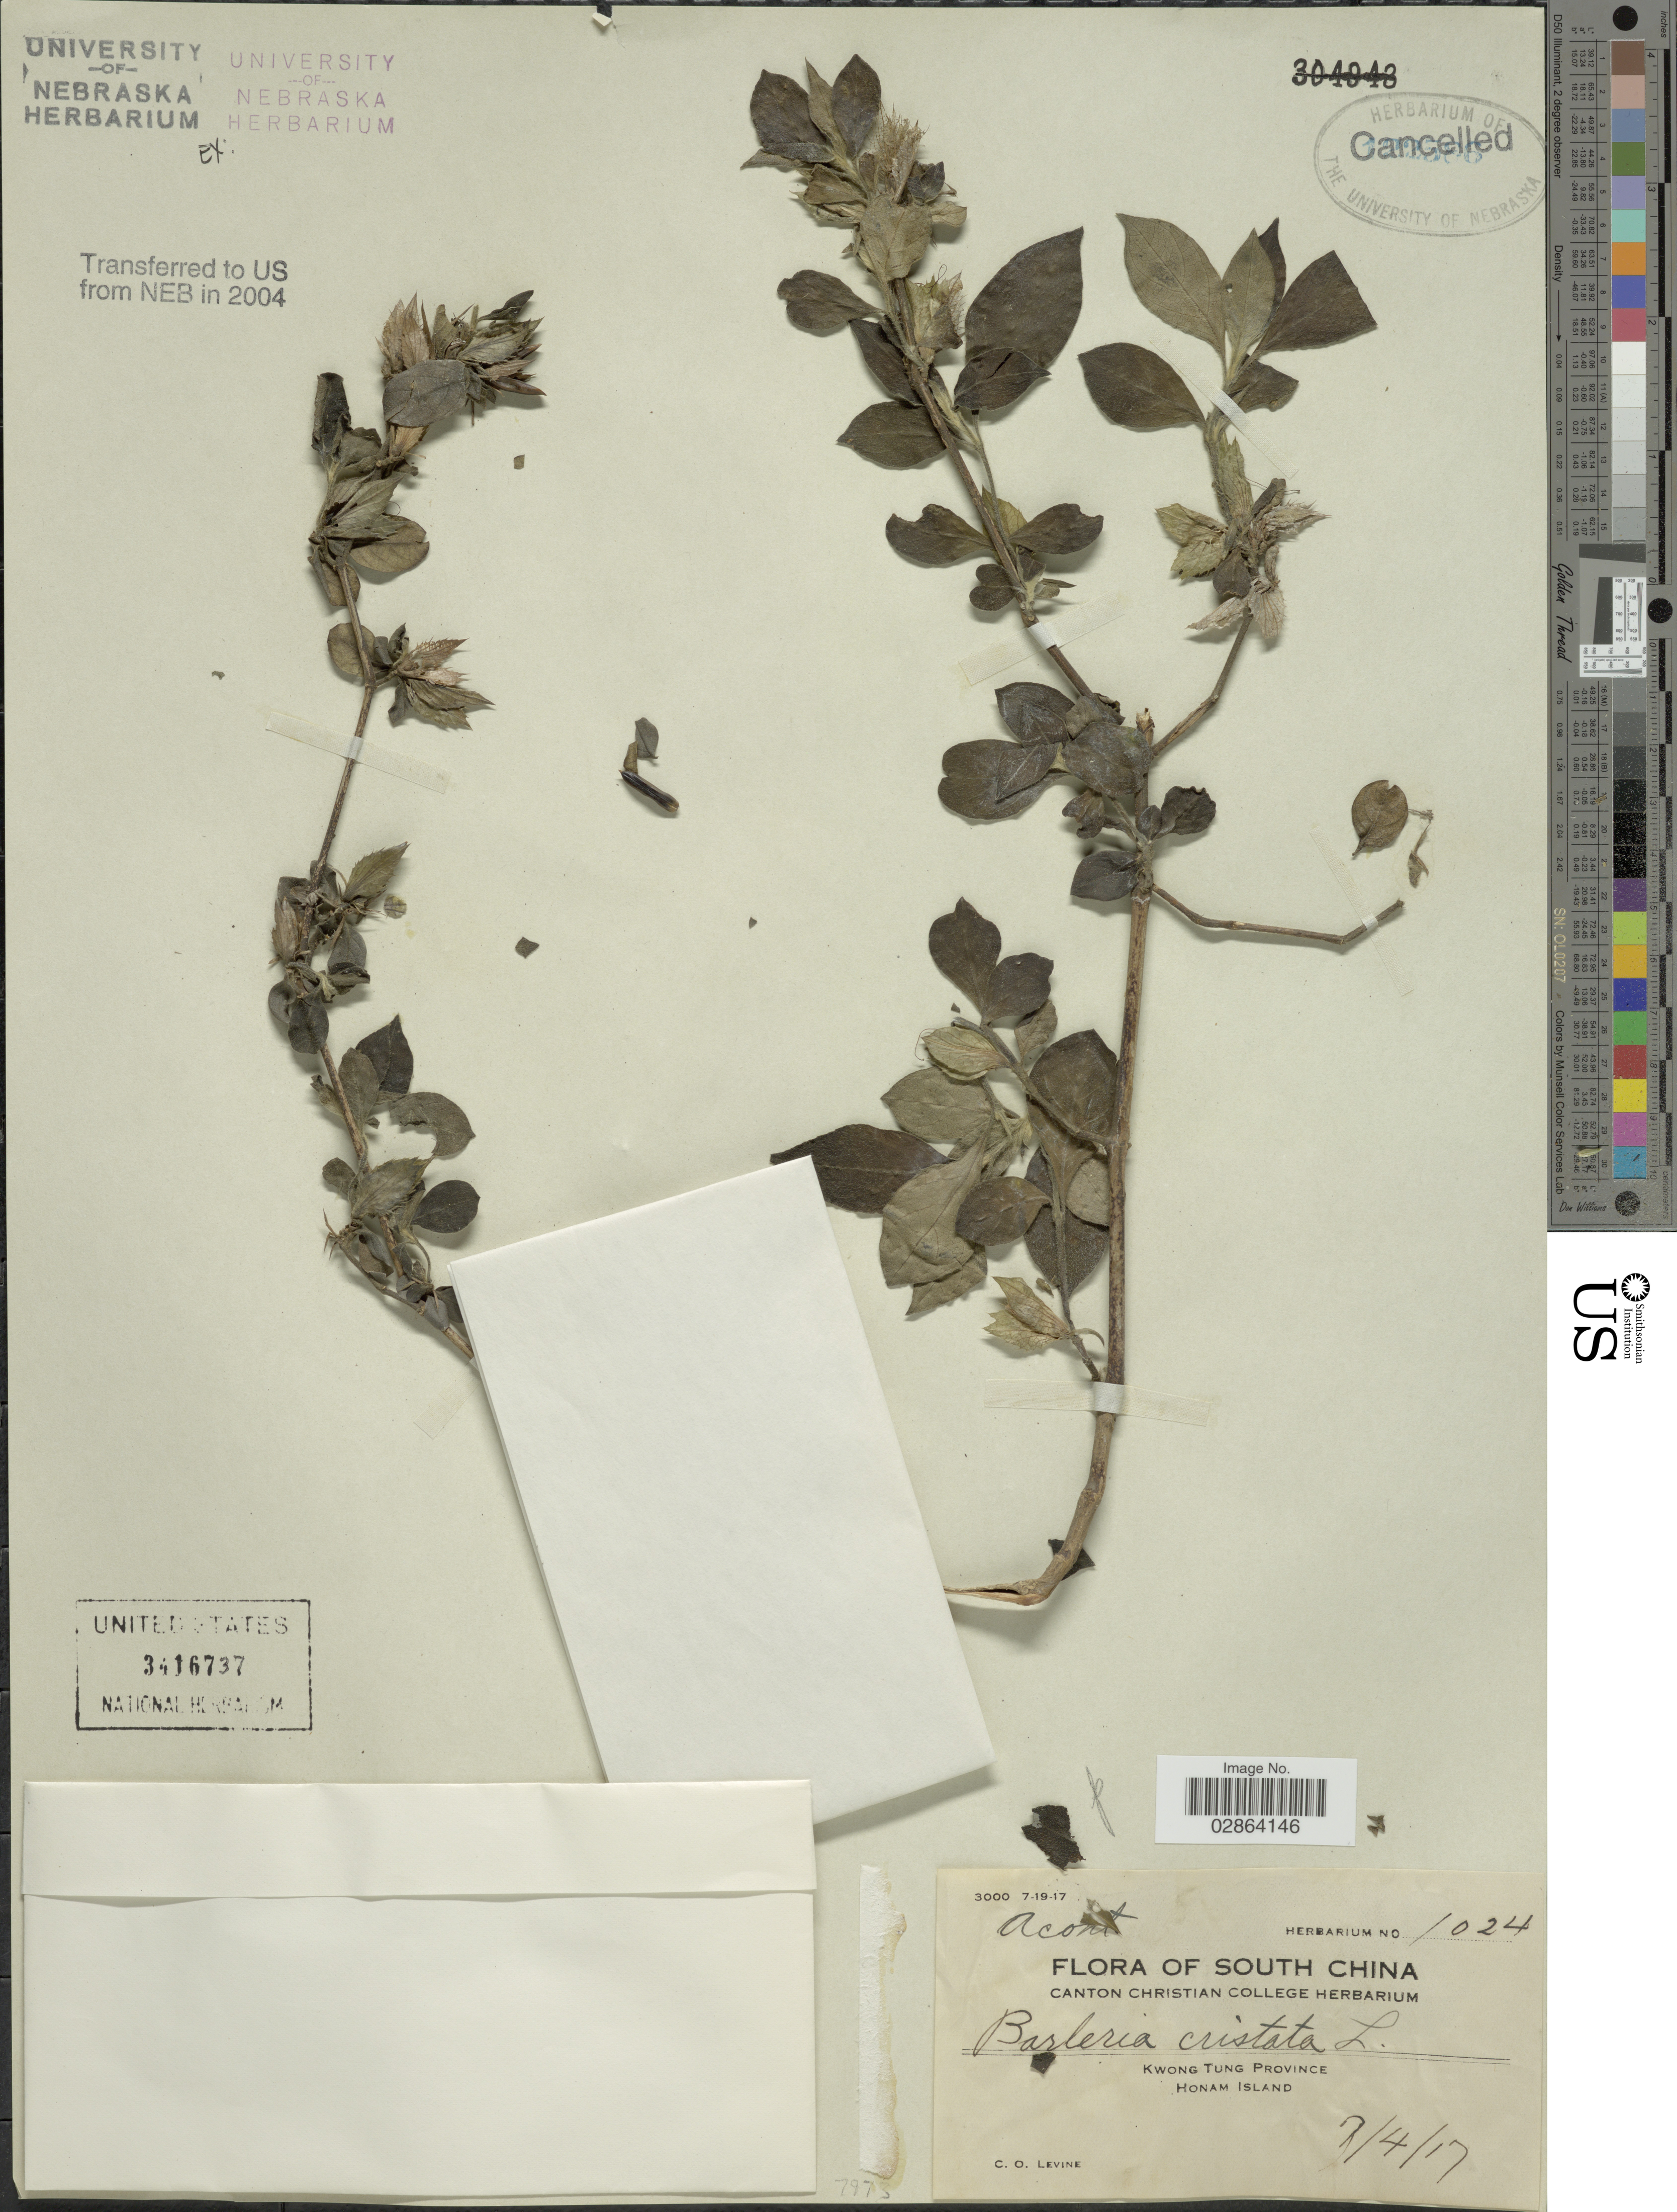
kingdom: Plantae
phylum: Tracheophyta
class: Magnoliopsida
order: Lamiales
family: Acanthaceae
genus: Barleria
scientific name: Barleria cristata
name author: L.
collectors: C. O. Levine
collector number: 1024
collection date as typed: Transcribed d/m/y: 7/4/17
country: China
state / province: Guangdong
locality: Kwong Tung Province, Honam Island.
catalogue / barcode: US 3416737